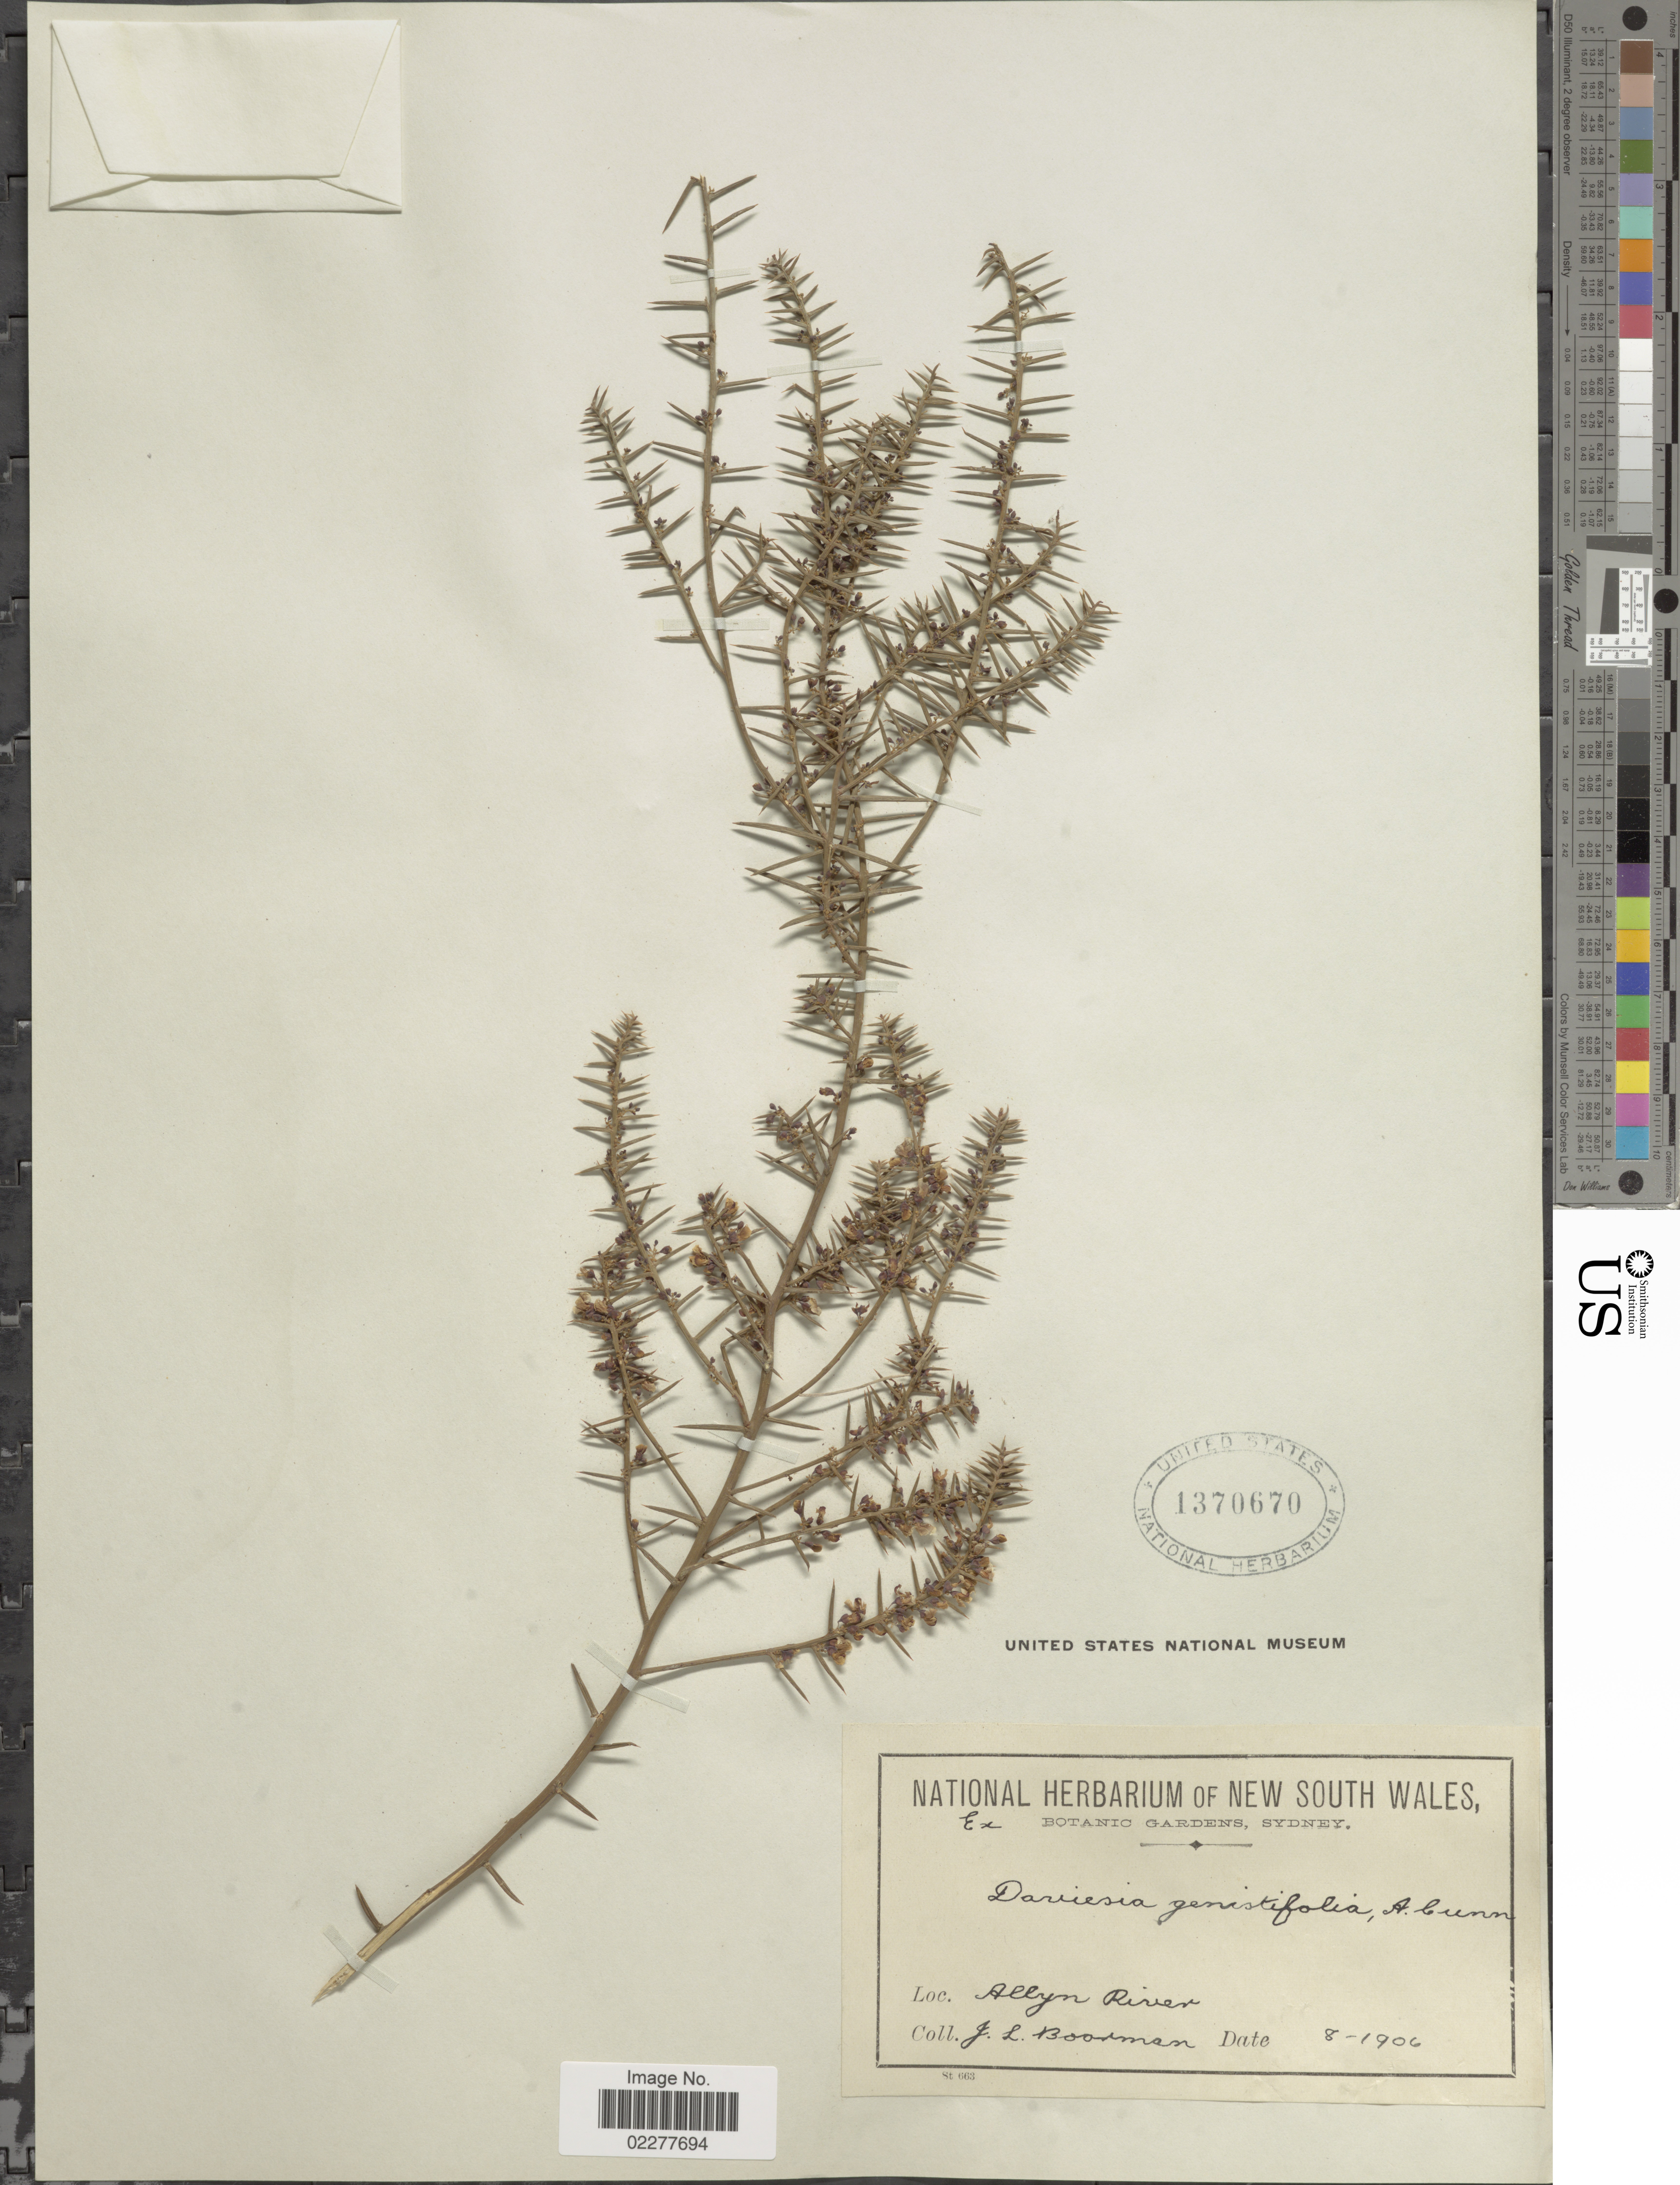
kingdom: Plantae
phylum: Tracheophyta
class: Magnoliopsida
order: Fabales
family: Fabaceae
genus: Daviesia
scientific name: Daviesia genistifolia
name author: A. Cunn. ex Benth.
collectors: J. Boorman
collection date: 1906-08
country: Australia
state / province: New South Wales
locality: Allyn River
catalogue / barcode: US 1370670